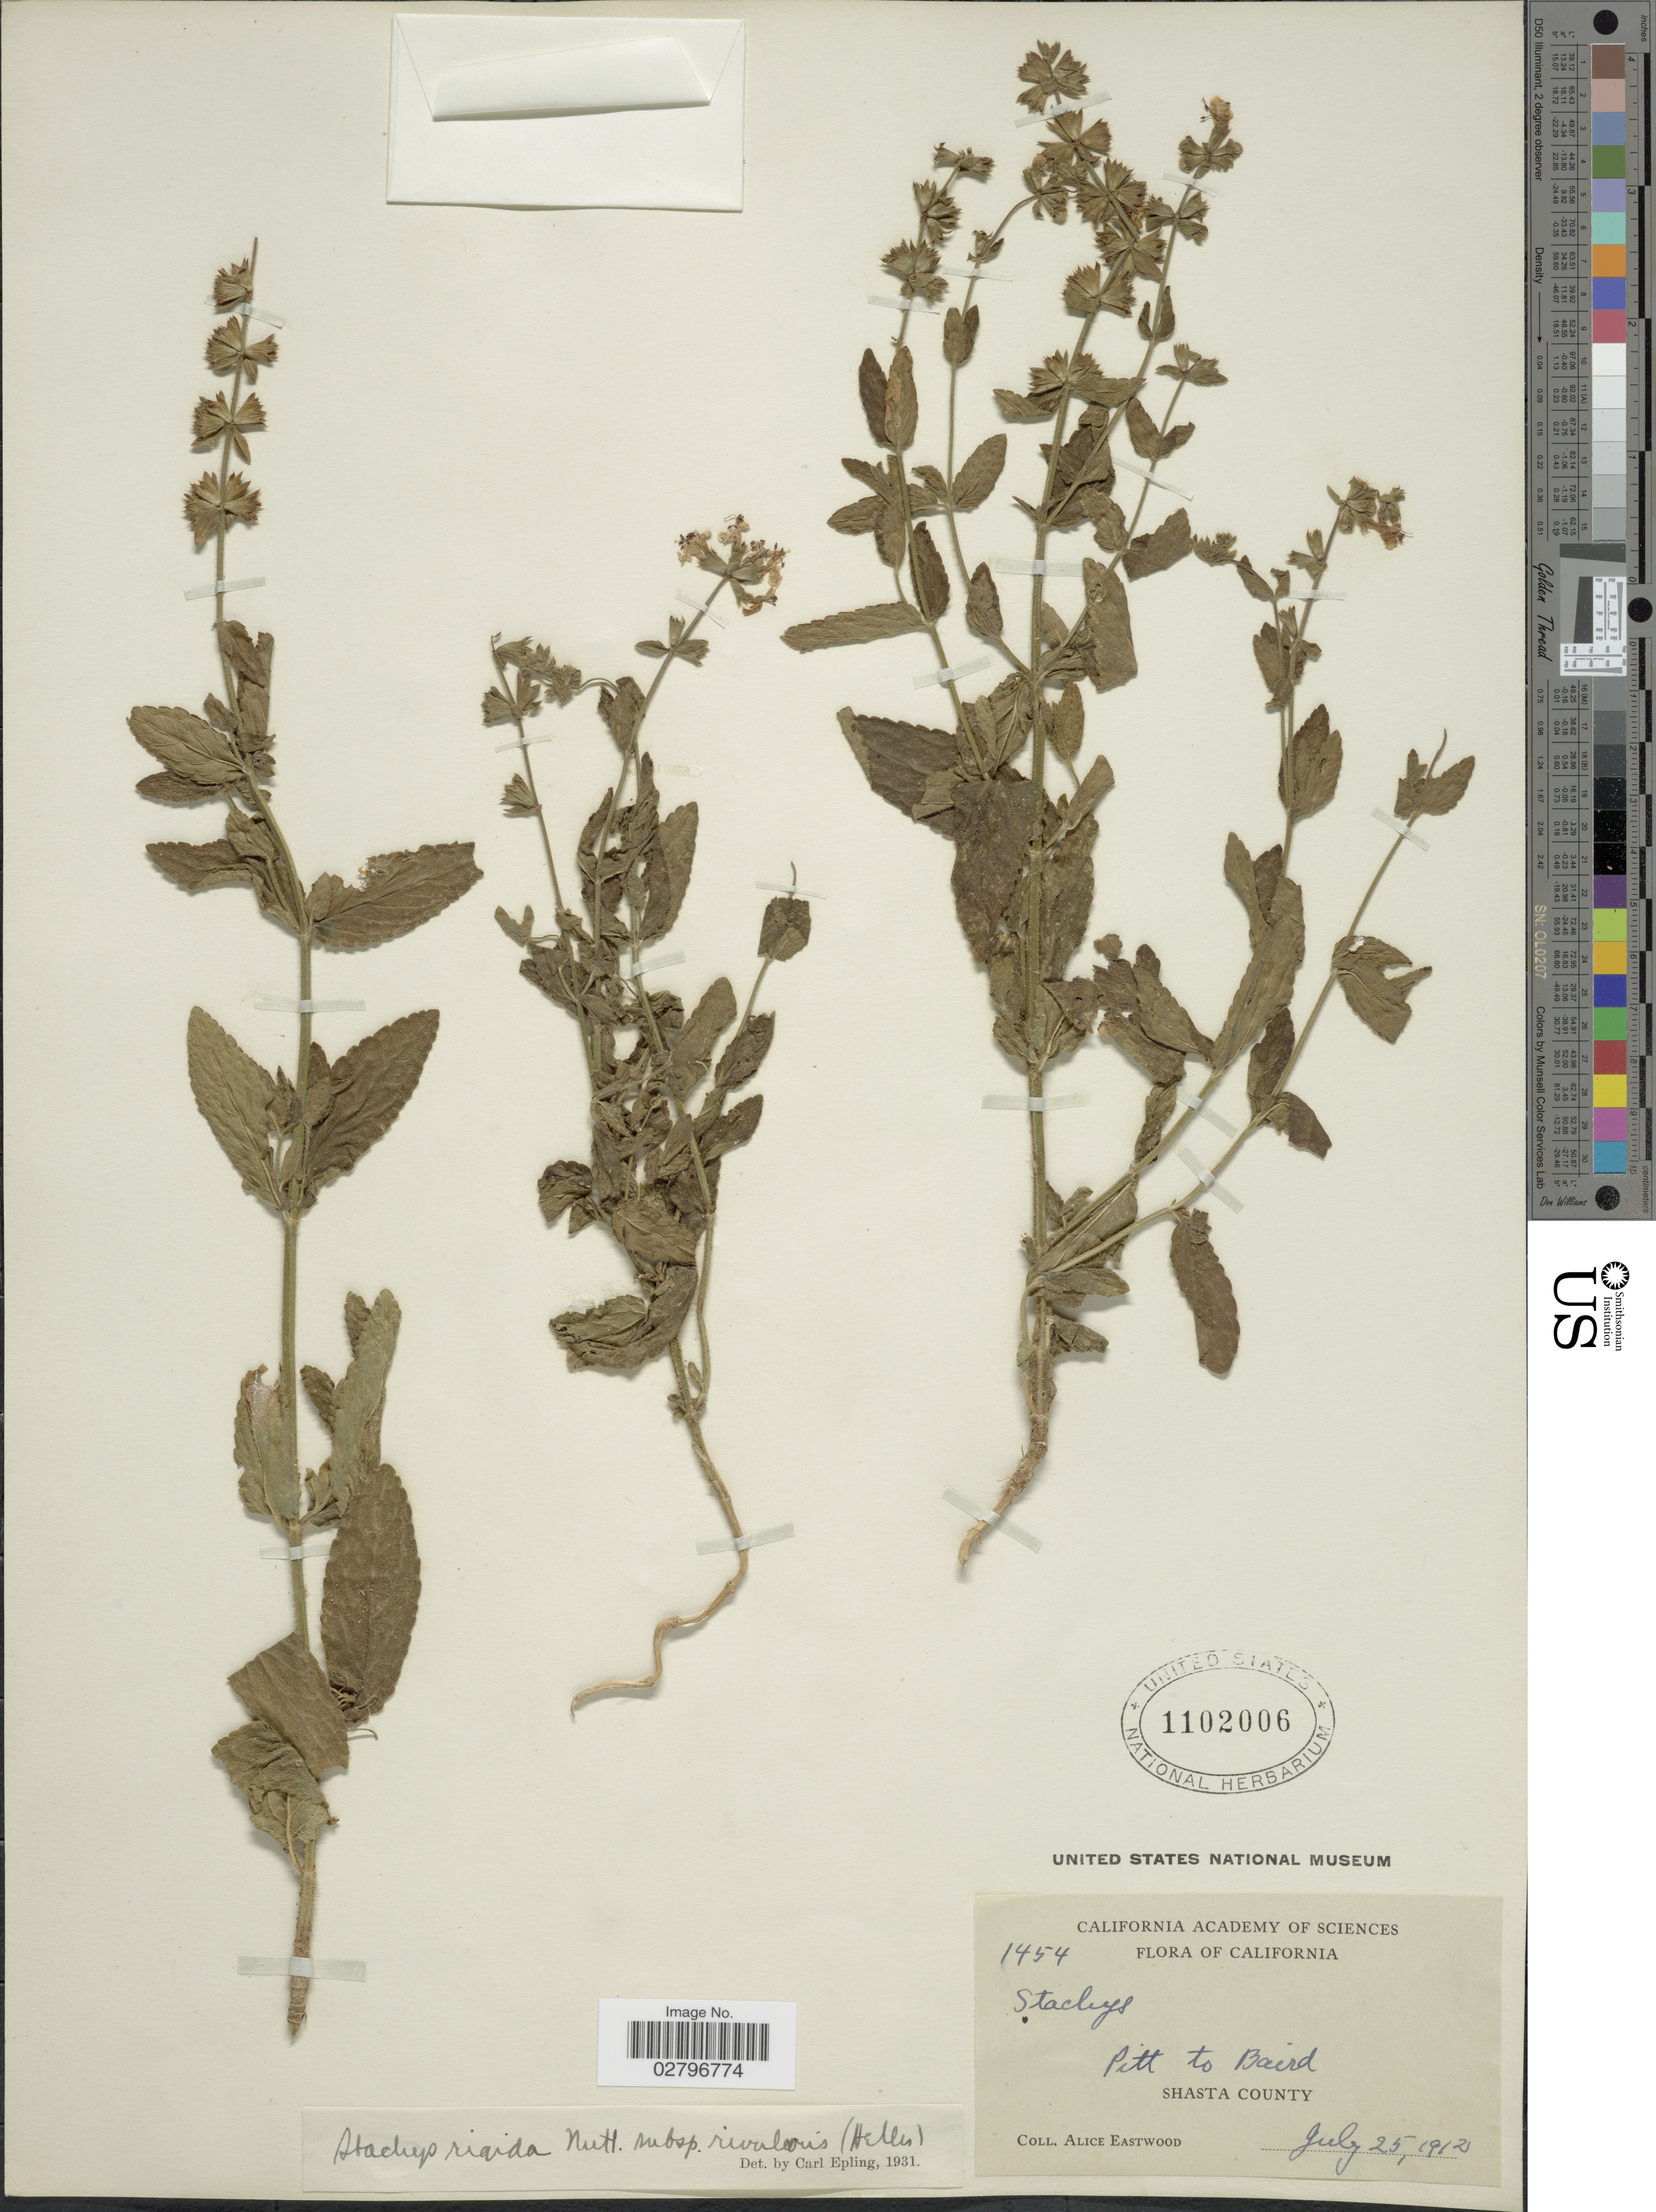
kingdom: Plantae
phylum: Tracheophyta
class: Magnoliopsida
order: Lamiales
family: Lamiaceae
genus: Stachys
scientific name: Stachys rigida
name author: Nutt. ex Benth.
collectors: A. Eastwood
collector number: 1454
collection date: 1912-07-25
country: United States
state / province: California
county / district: Shasta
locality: Pitt to Baird, Shasta County.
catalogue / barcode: US 1102006